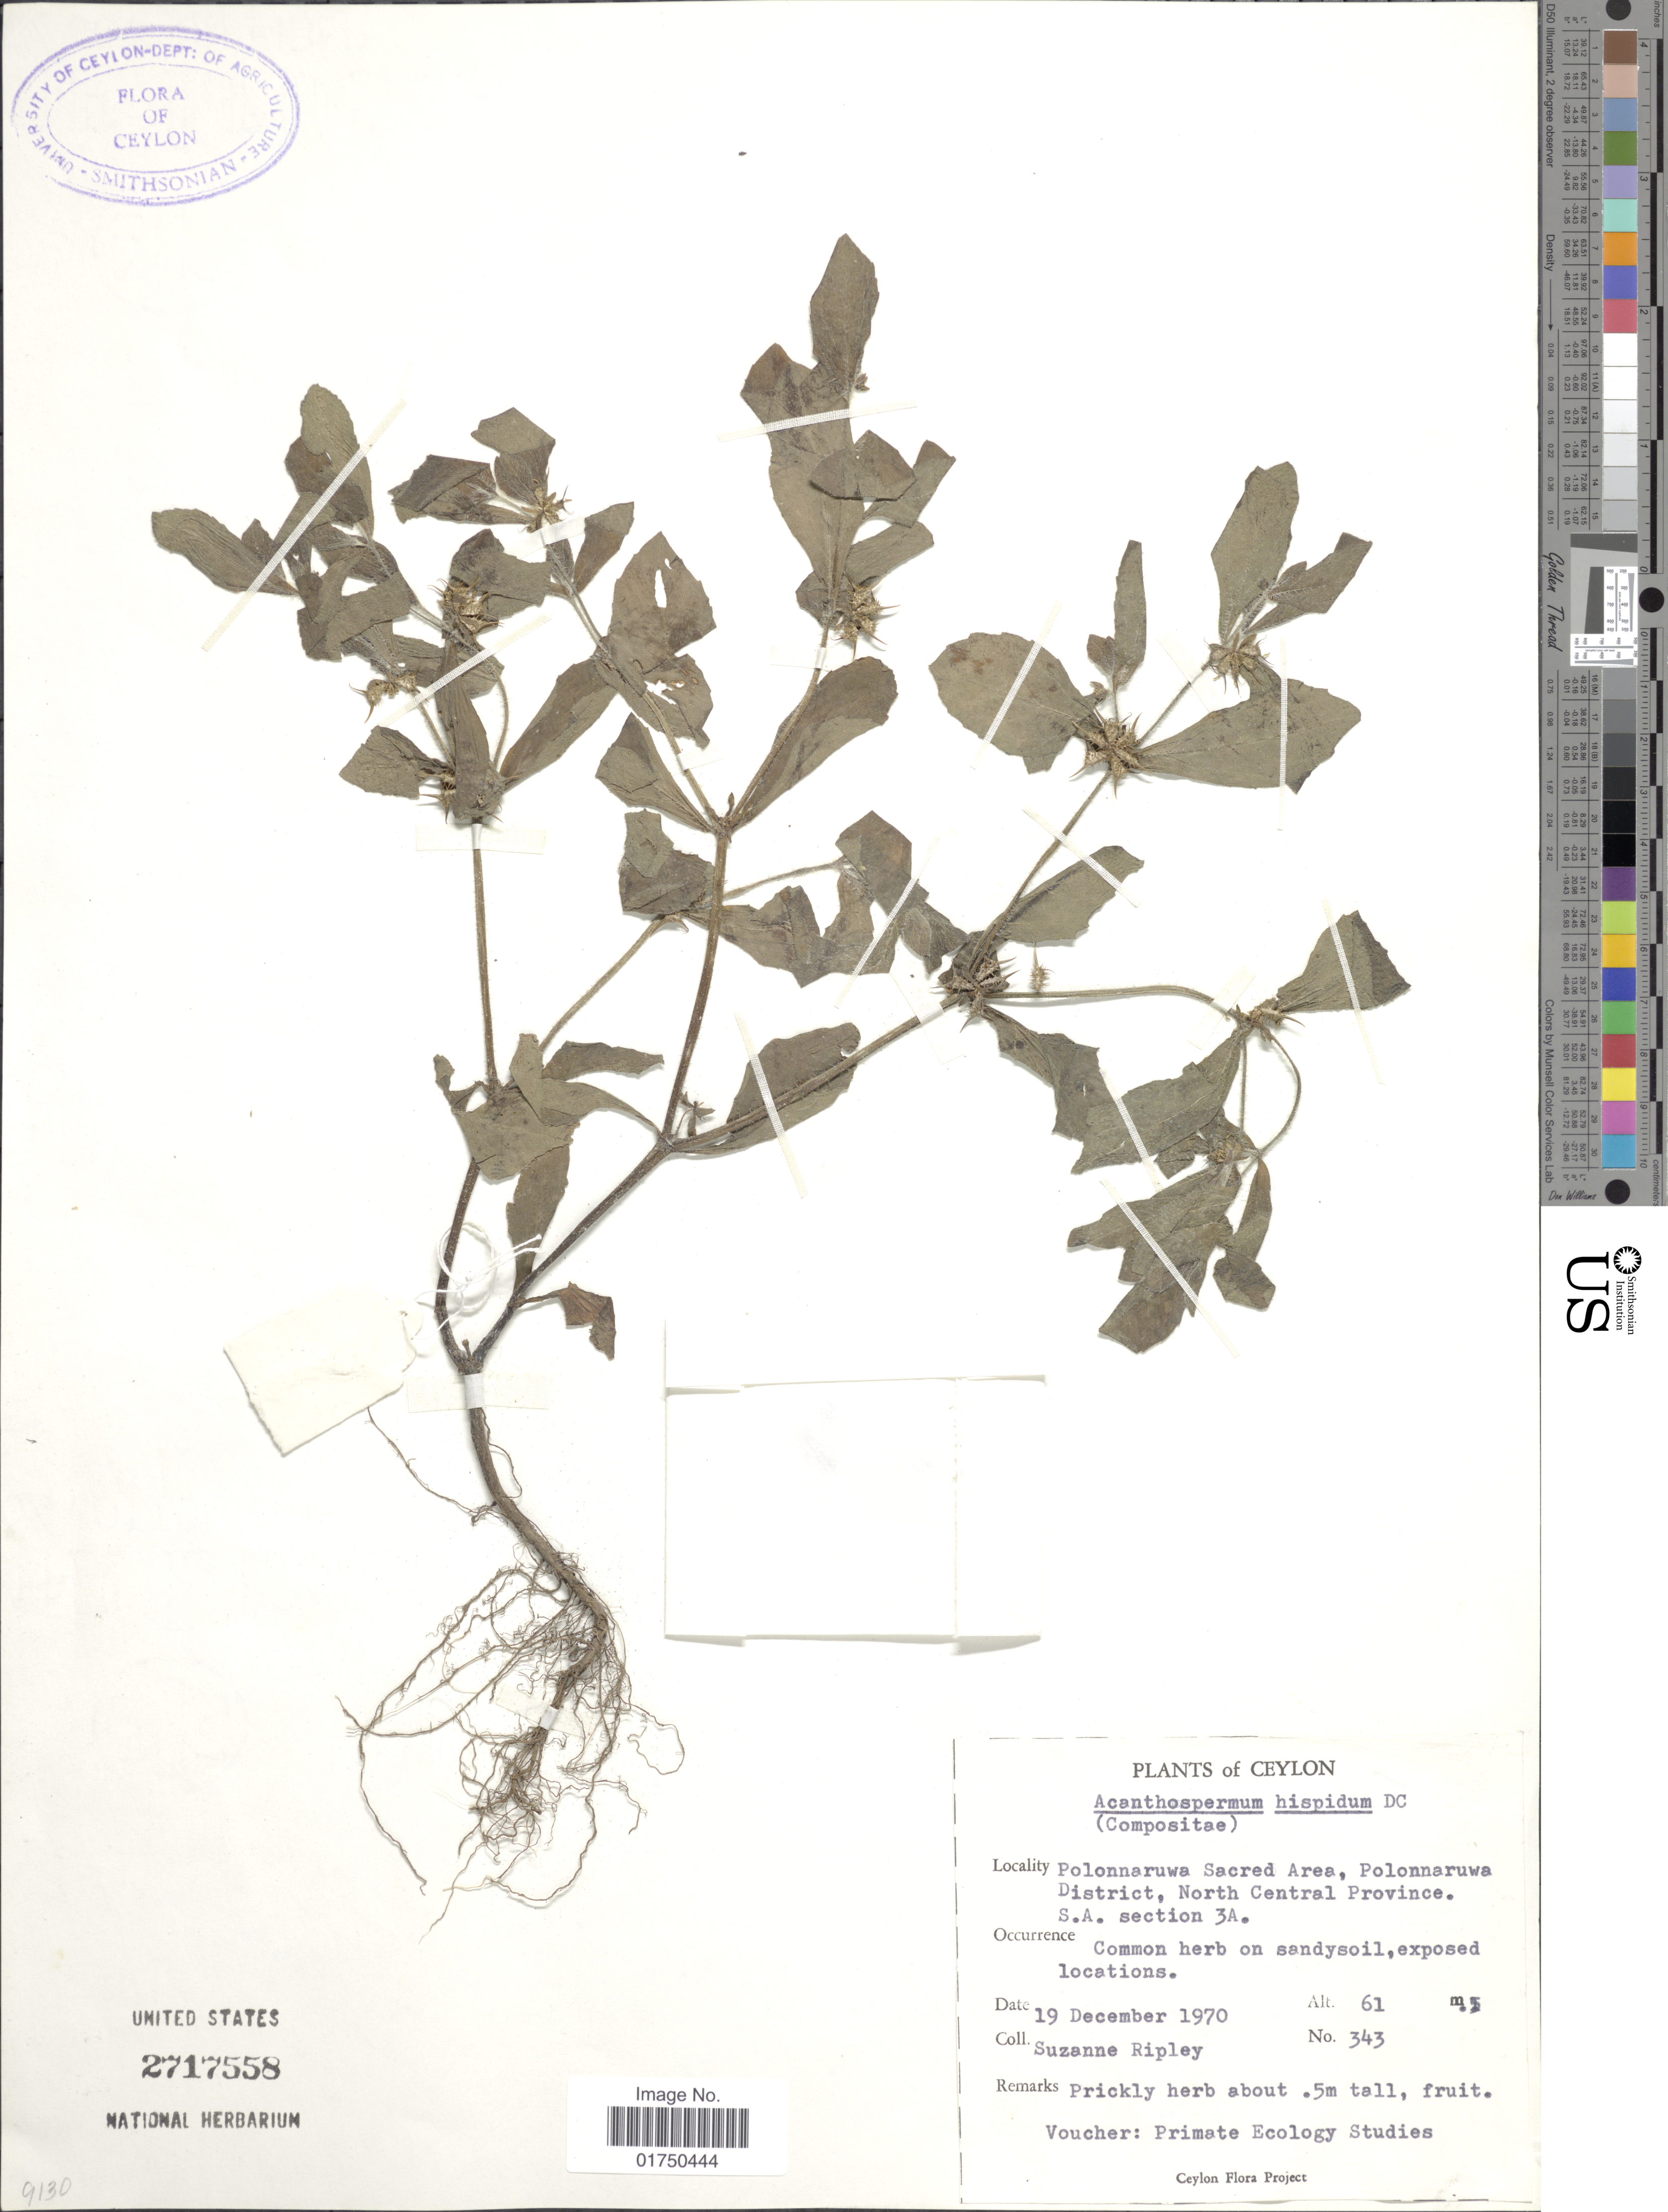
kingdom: Plantae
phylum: Tracheophyta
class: Magnoliopsida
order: Asterales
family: Asteraceae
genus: Acanthospermum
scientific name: Acanthospermum hispidum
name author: DC.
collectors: S. Ripley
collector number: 343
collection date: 1970-12-19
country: Sri Lanka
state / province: North Central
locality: Ceylon. Polonnaruwa Sacred Area, Polonnaruwa District, North Central Province. S.A. section 3A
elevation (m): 61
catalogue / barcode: US 2717558